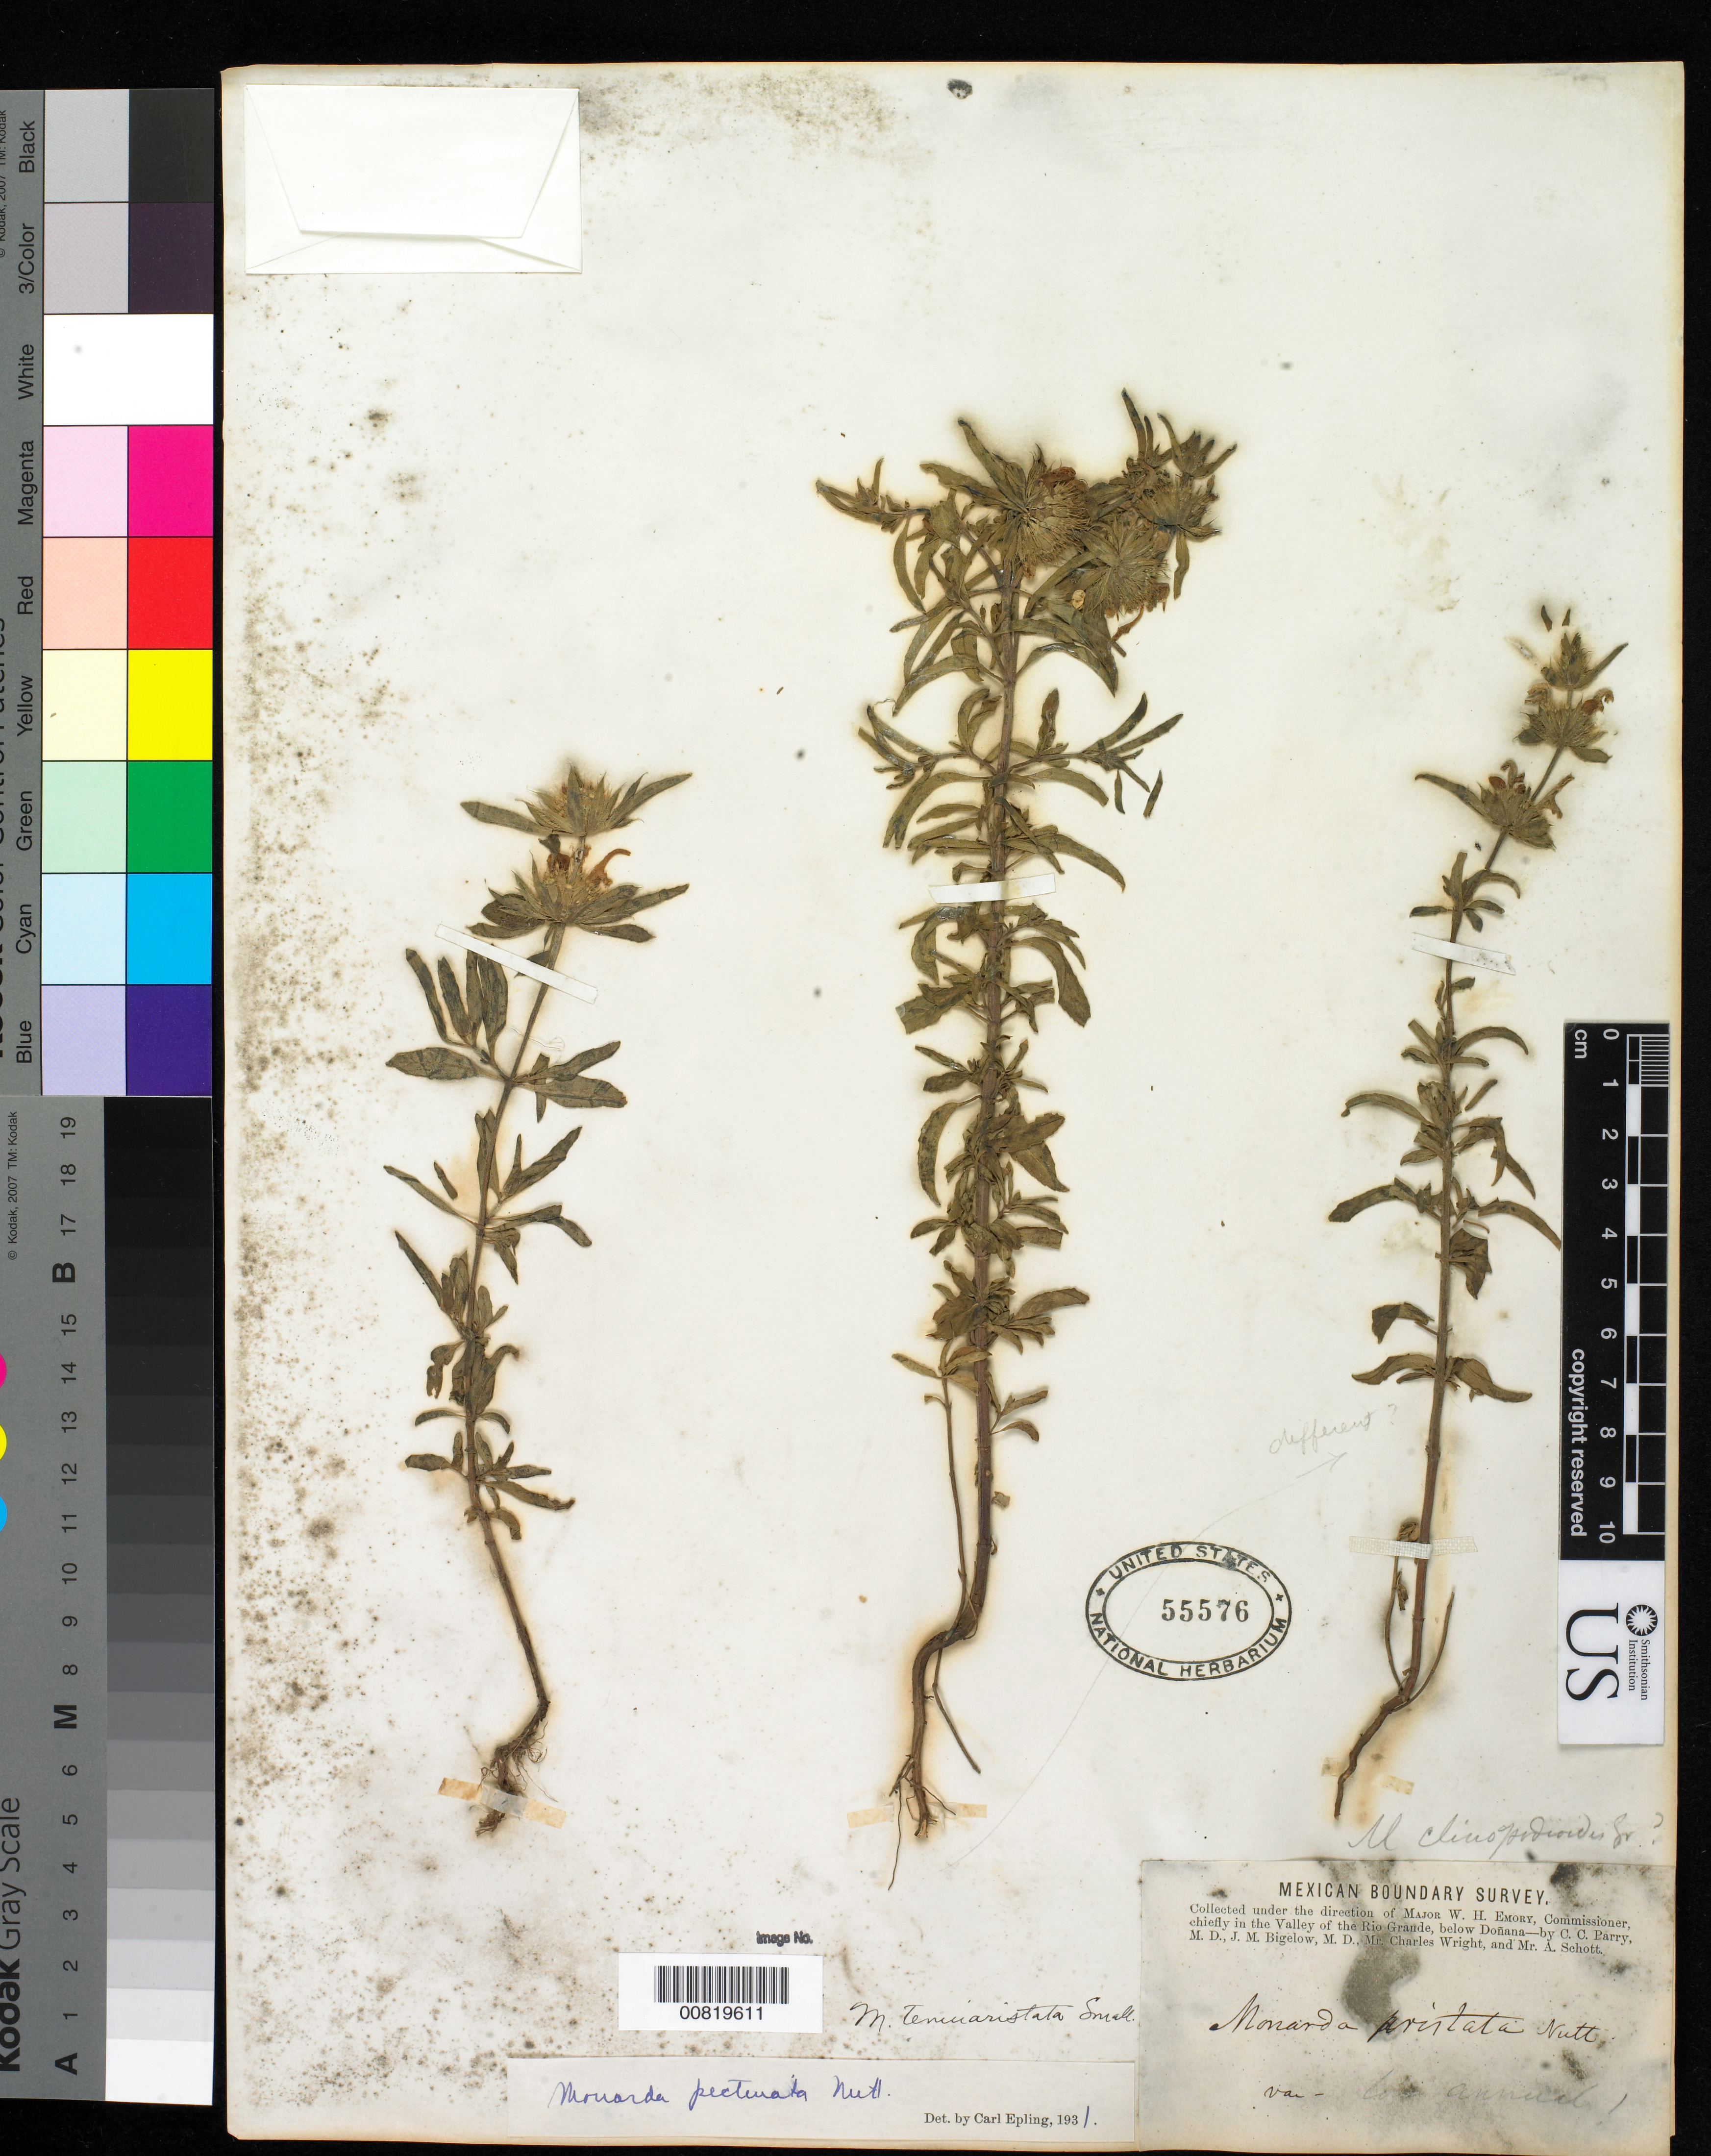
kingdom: Plantae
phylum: Tracheophyta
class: Magnoliopsida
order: Lamiales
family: Lamiaceae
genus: Monarda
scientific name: Monarda pectinata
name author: Nutt.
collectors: C. C. Parry, J. M. Bigelow, C. Wright & A. C. V. Schott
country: United States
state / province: New Mexico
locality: Valley of the Rio Grande, below Doñana, New Mexico.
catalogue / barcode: US 55576